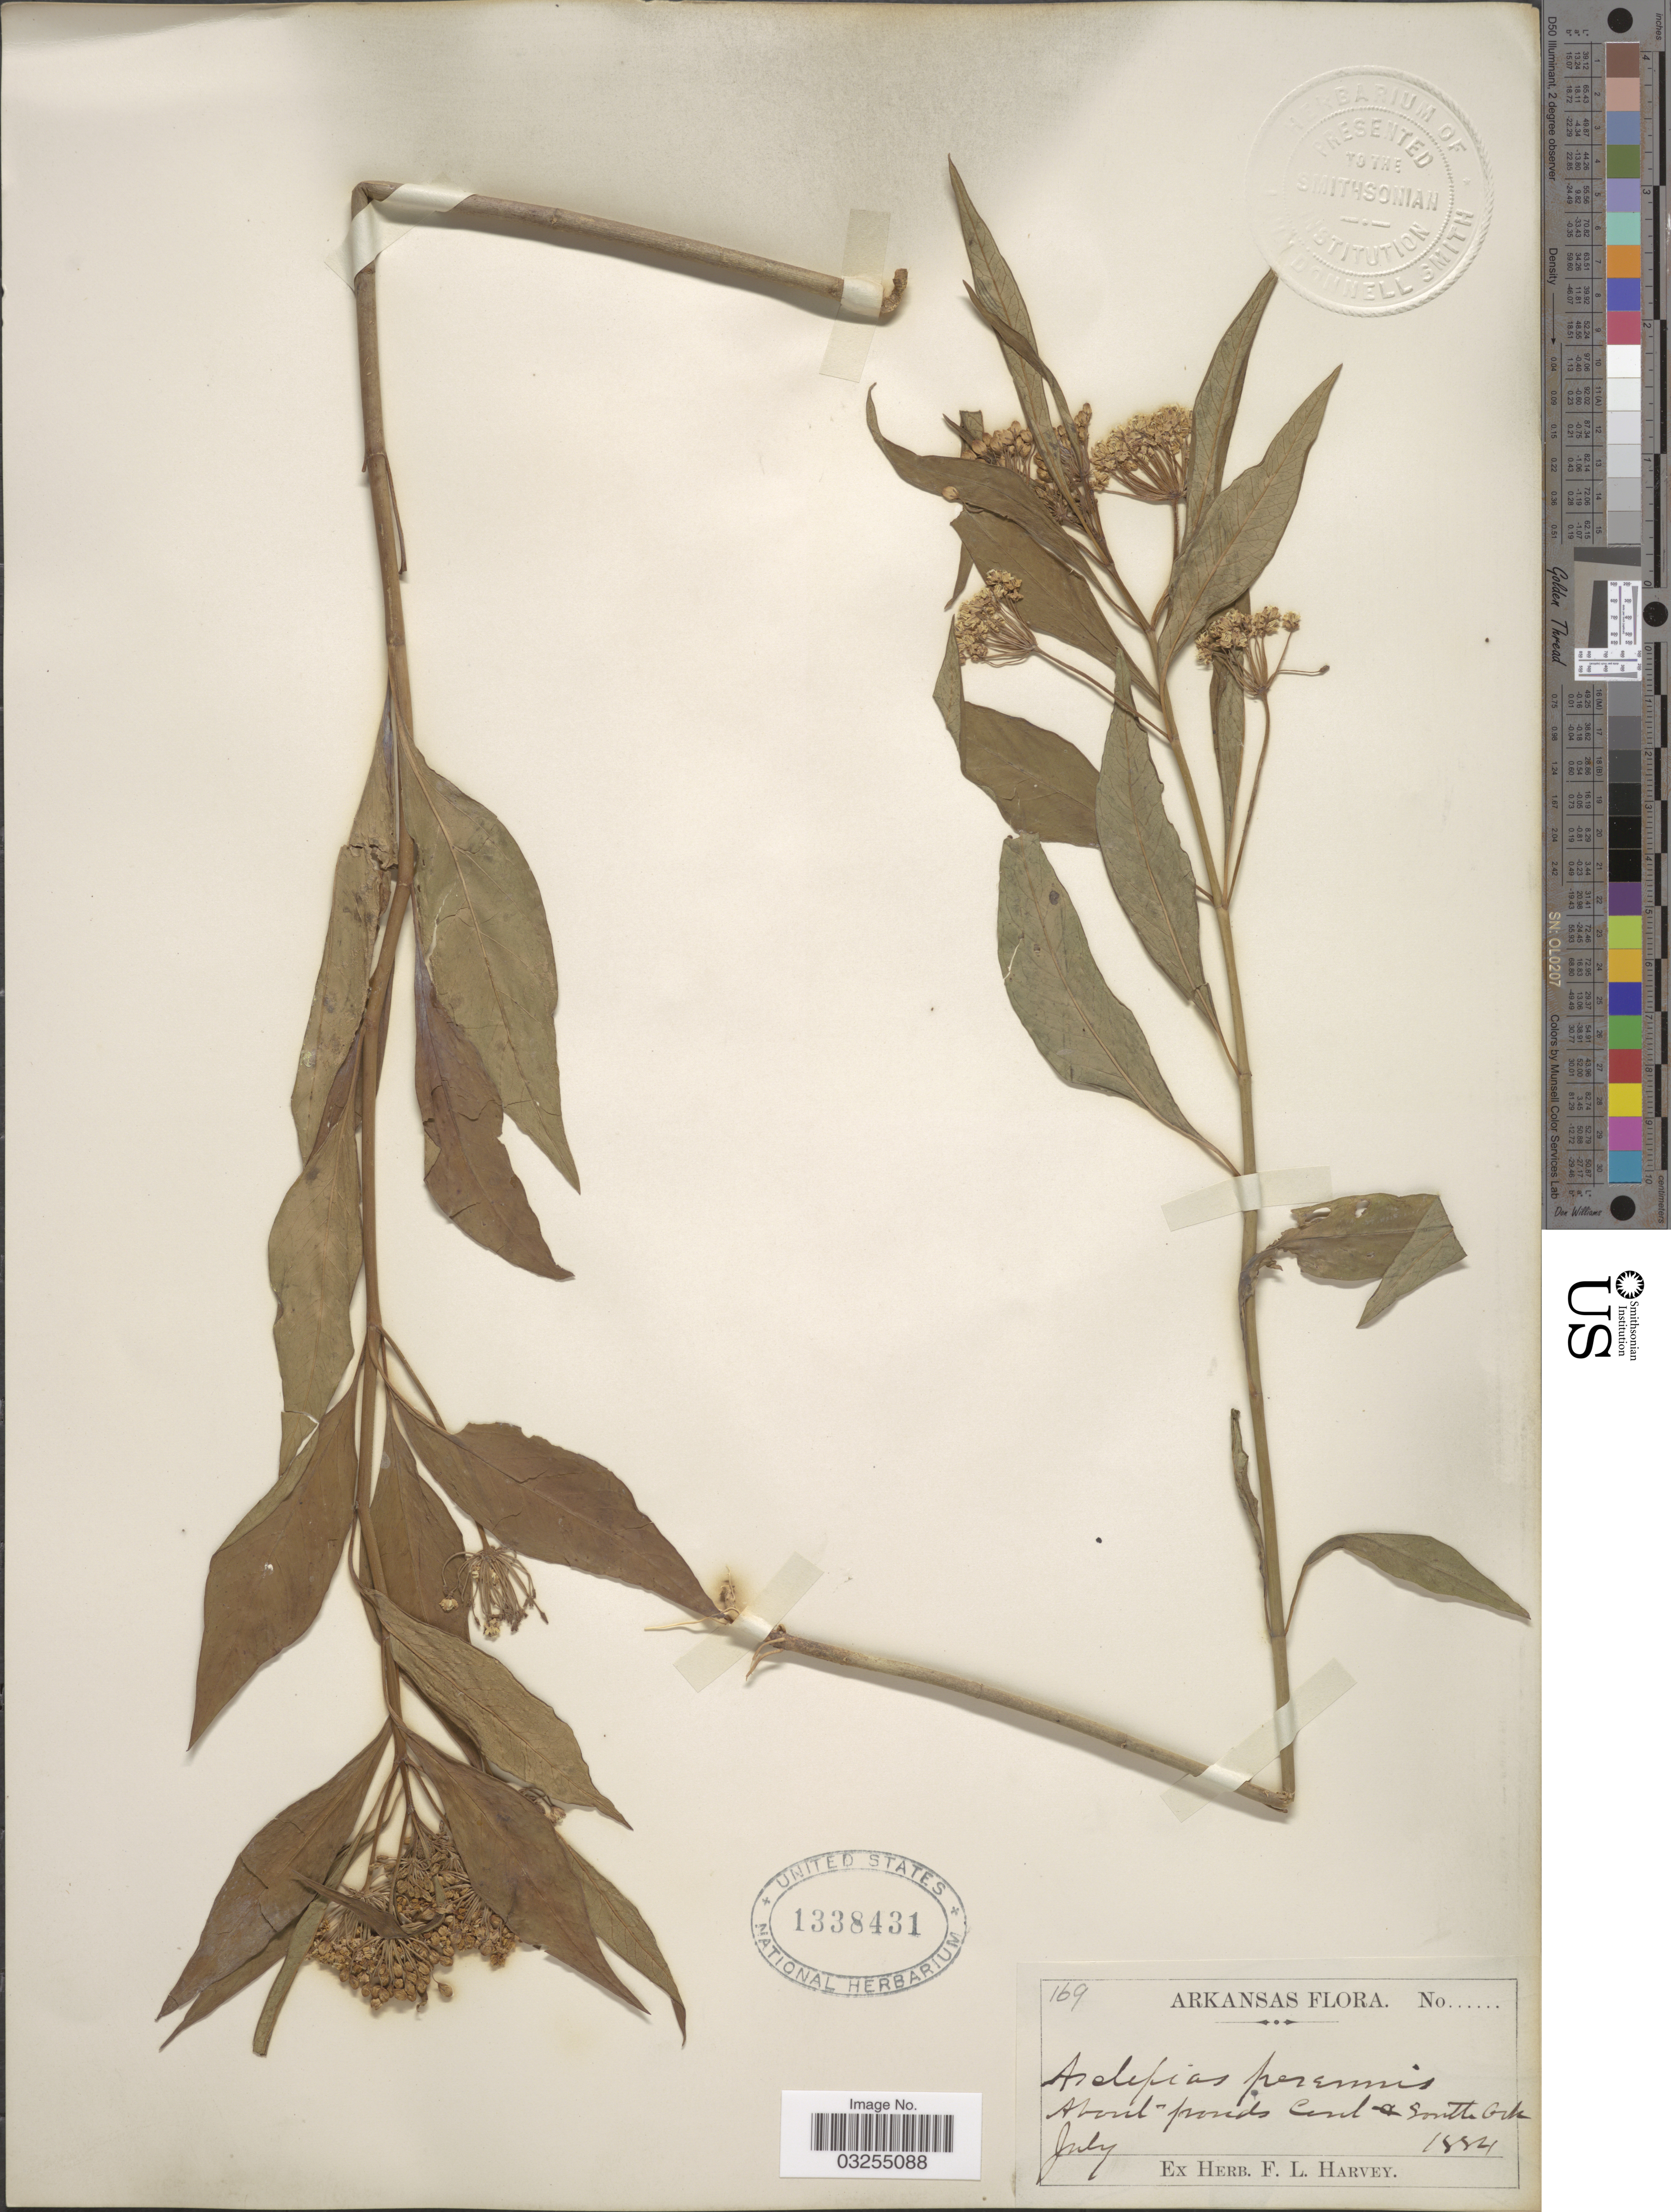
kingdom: Plantae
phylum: Tracheophyta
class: Magnoliopsida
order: Gentianales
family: Apocynaceae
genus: Asclepias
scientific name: Asclepias perennis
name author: Walter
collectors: ex herb. F. L. Harvey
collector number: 169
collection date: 1884-07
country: United States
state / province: Arkansas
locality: About ponds Cent & South Ark.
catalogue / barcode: US 1338431